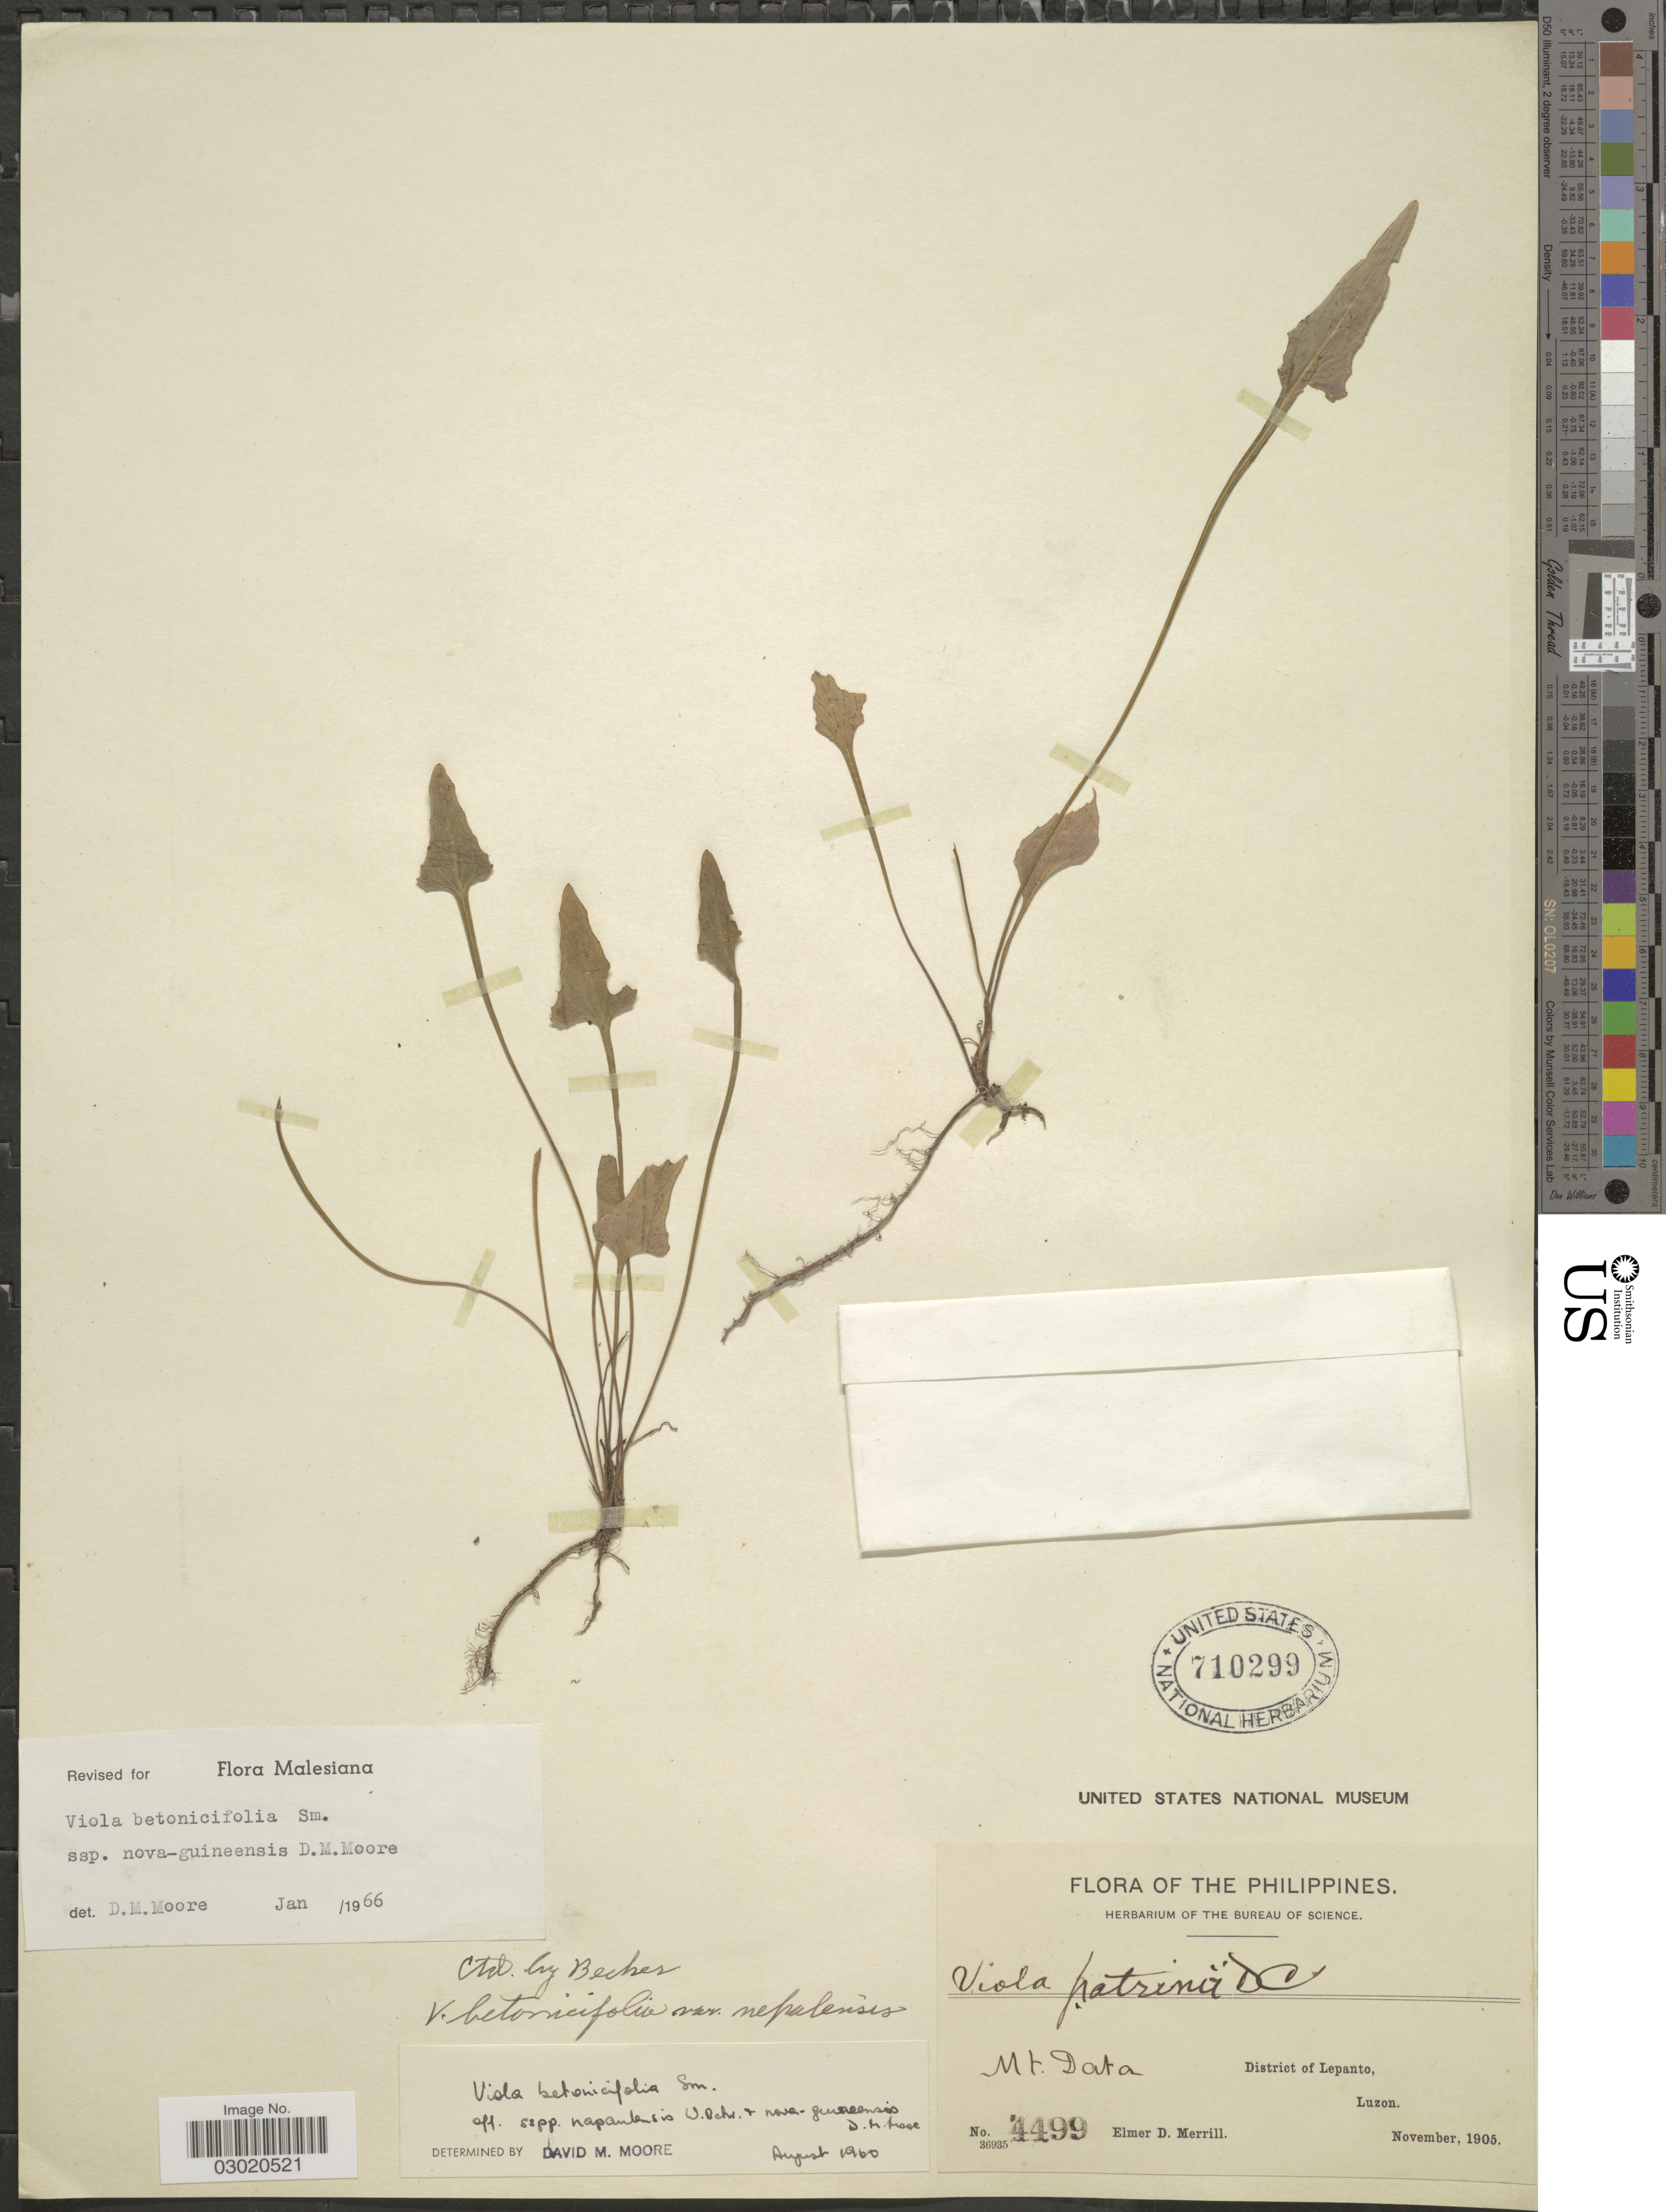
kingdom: Plantae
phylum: Tracheophyta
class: Magnoliopsida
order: Malpighiales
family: Violaceae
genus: Viola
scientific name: Viola betonicifolia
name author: Sm.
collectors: E. D. Merrill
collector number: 4499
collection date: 1905-11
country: Philippines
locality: Mt. Data, District of Lepanto, Luzon.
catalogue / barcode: US 710299